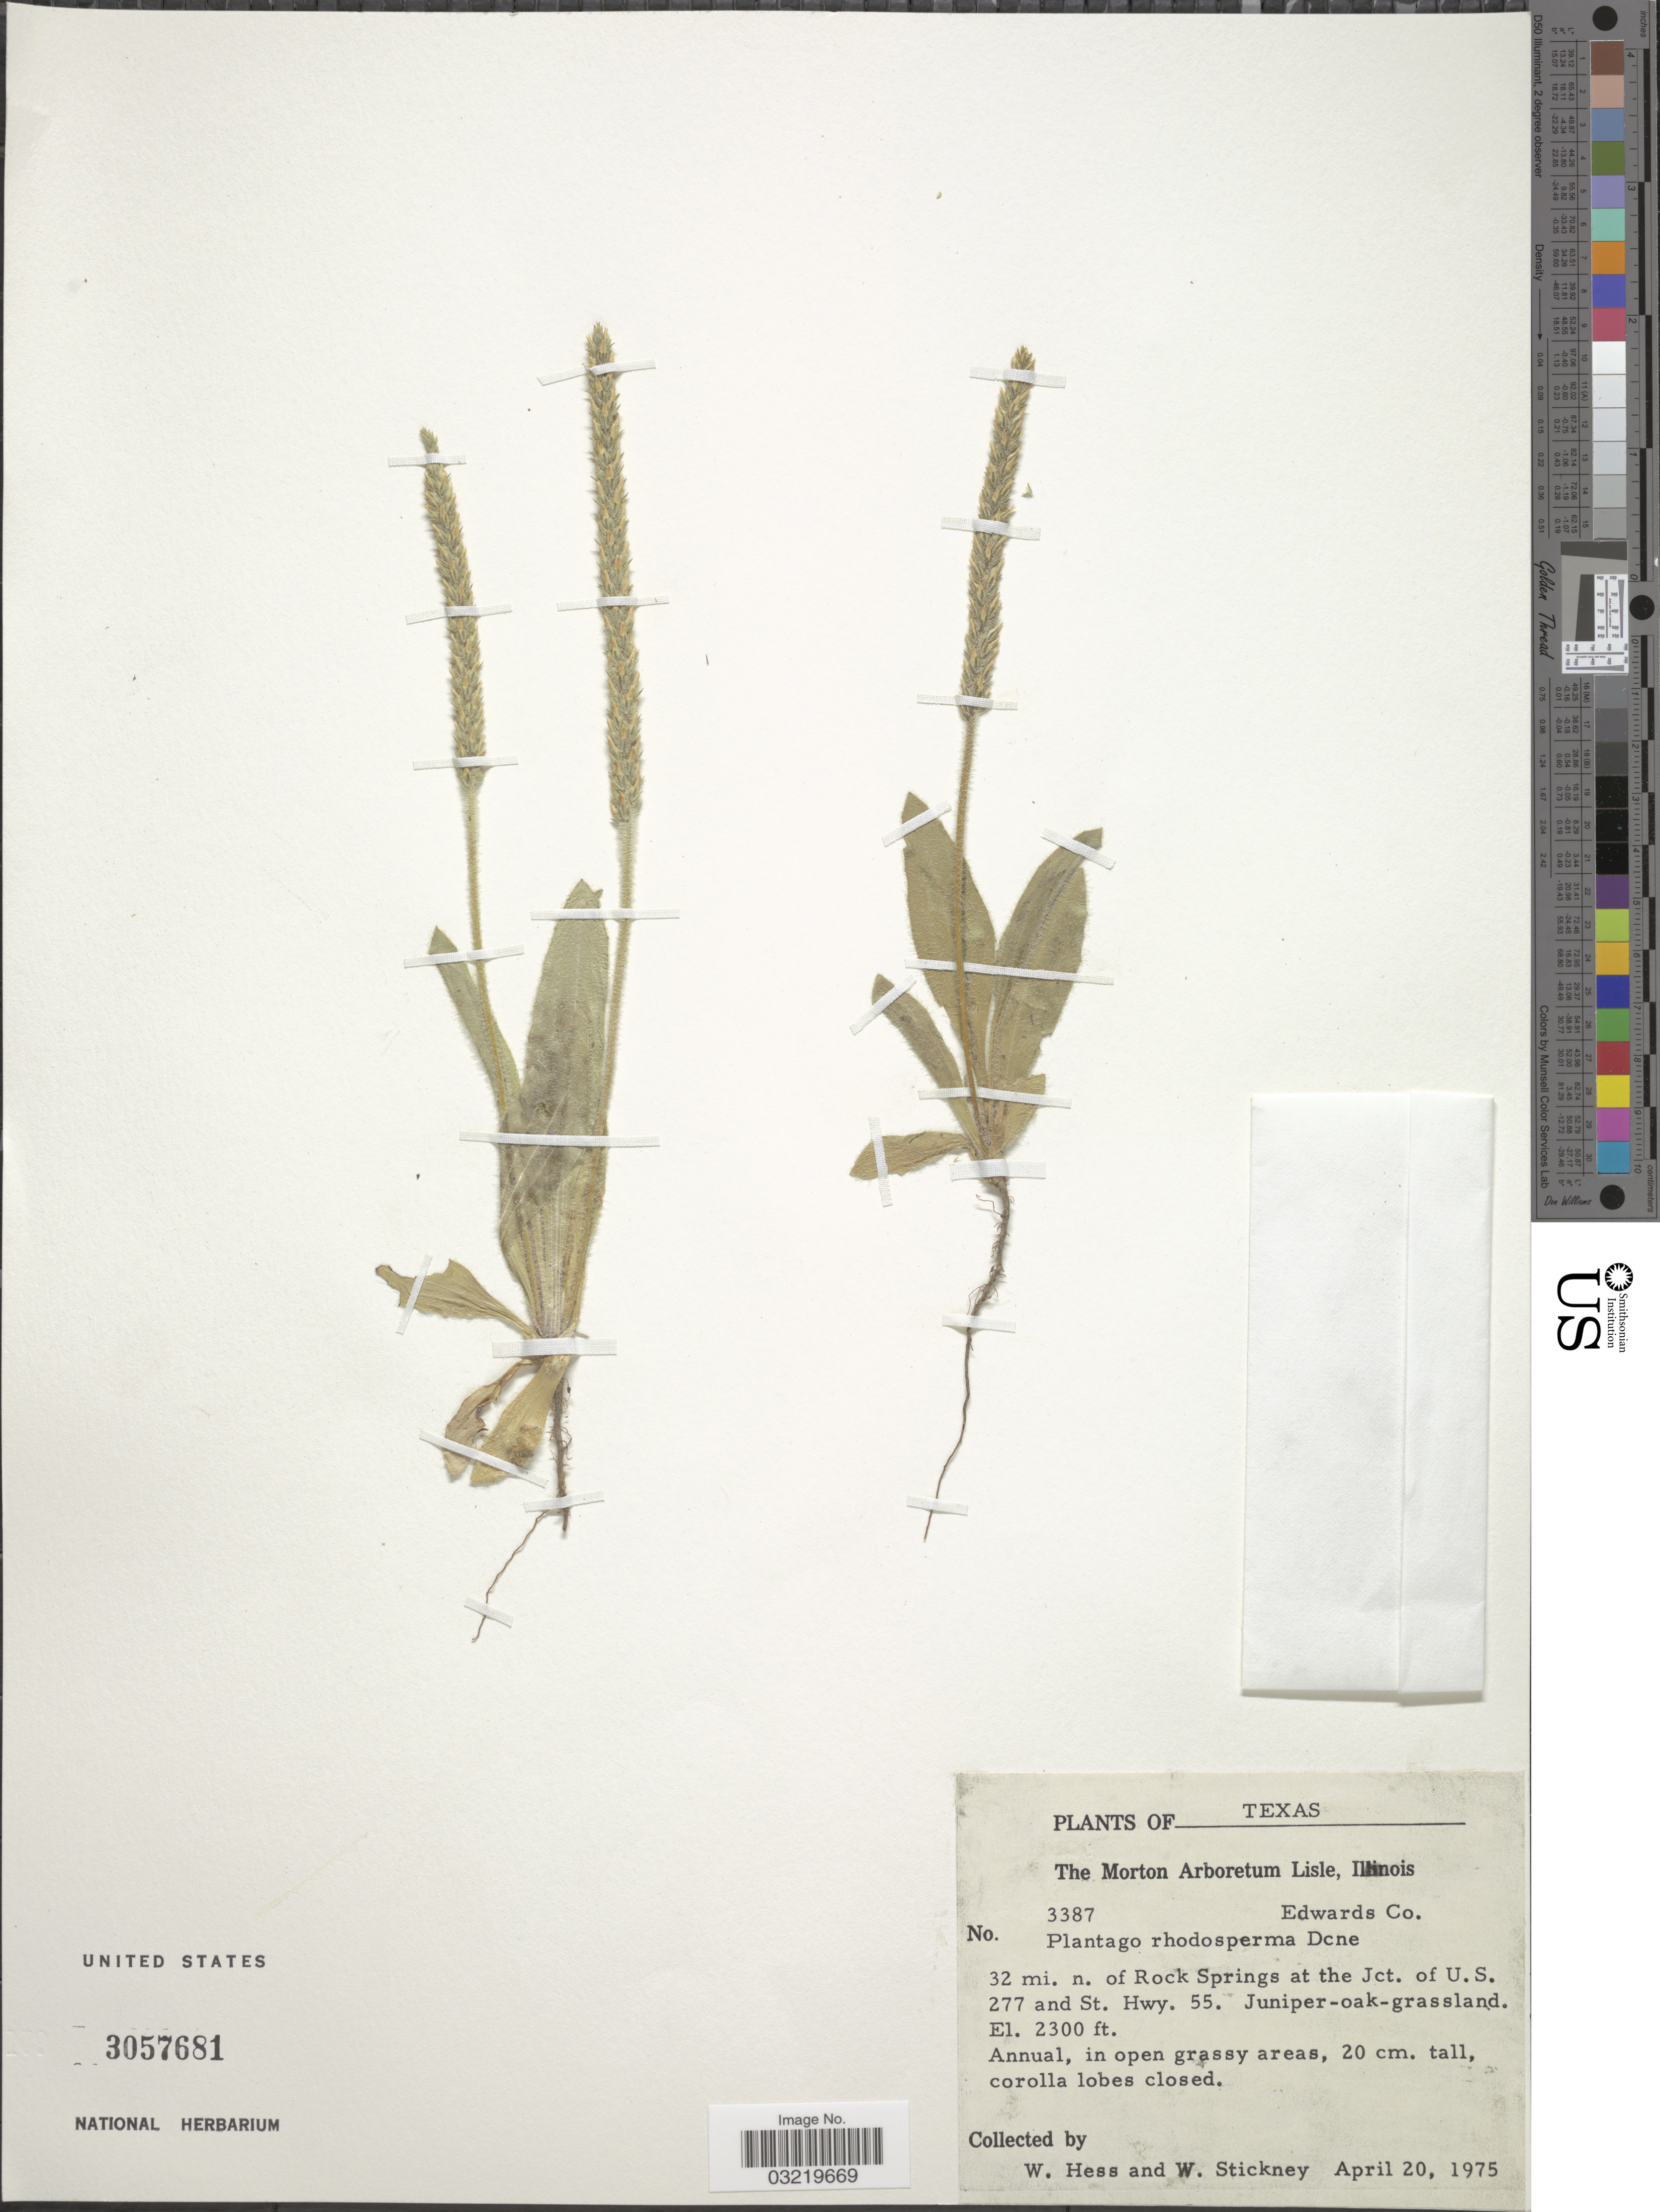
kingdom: Plantae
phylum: Tracheophyta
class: Magnoliopsida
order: Lamiales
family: Plantaginaceae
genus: Plantago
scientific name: Plantago rhodosperma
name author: Decne.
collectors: W. Hess & W. Stickney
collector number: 3387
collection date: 1975-04-20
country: United States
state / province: Texas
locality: Edwards Co. 32 mi. n. of Rock Springs at the Jct. Of U.S. 277 and St. Hwy. 55.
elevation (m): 701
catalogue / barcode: US 3057681